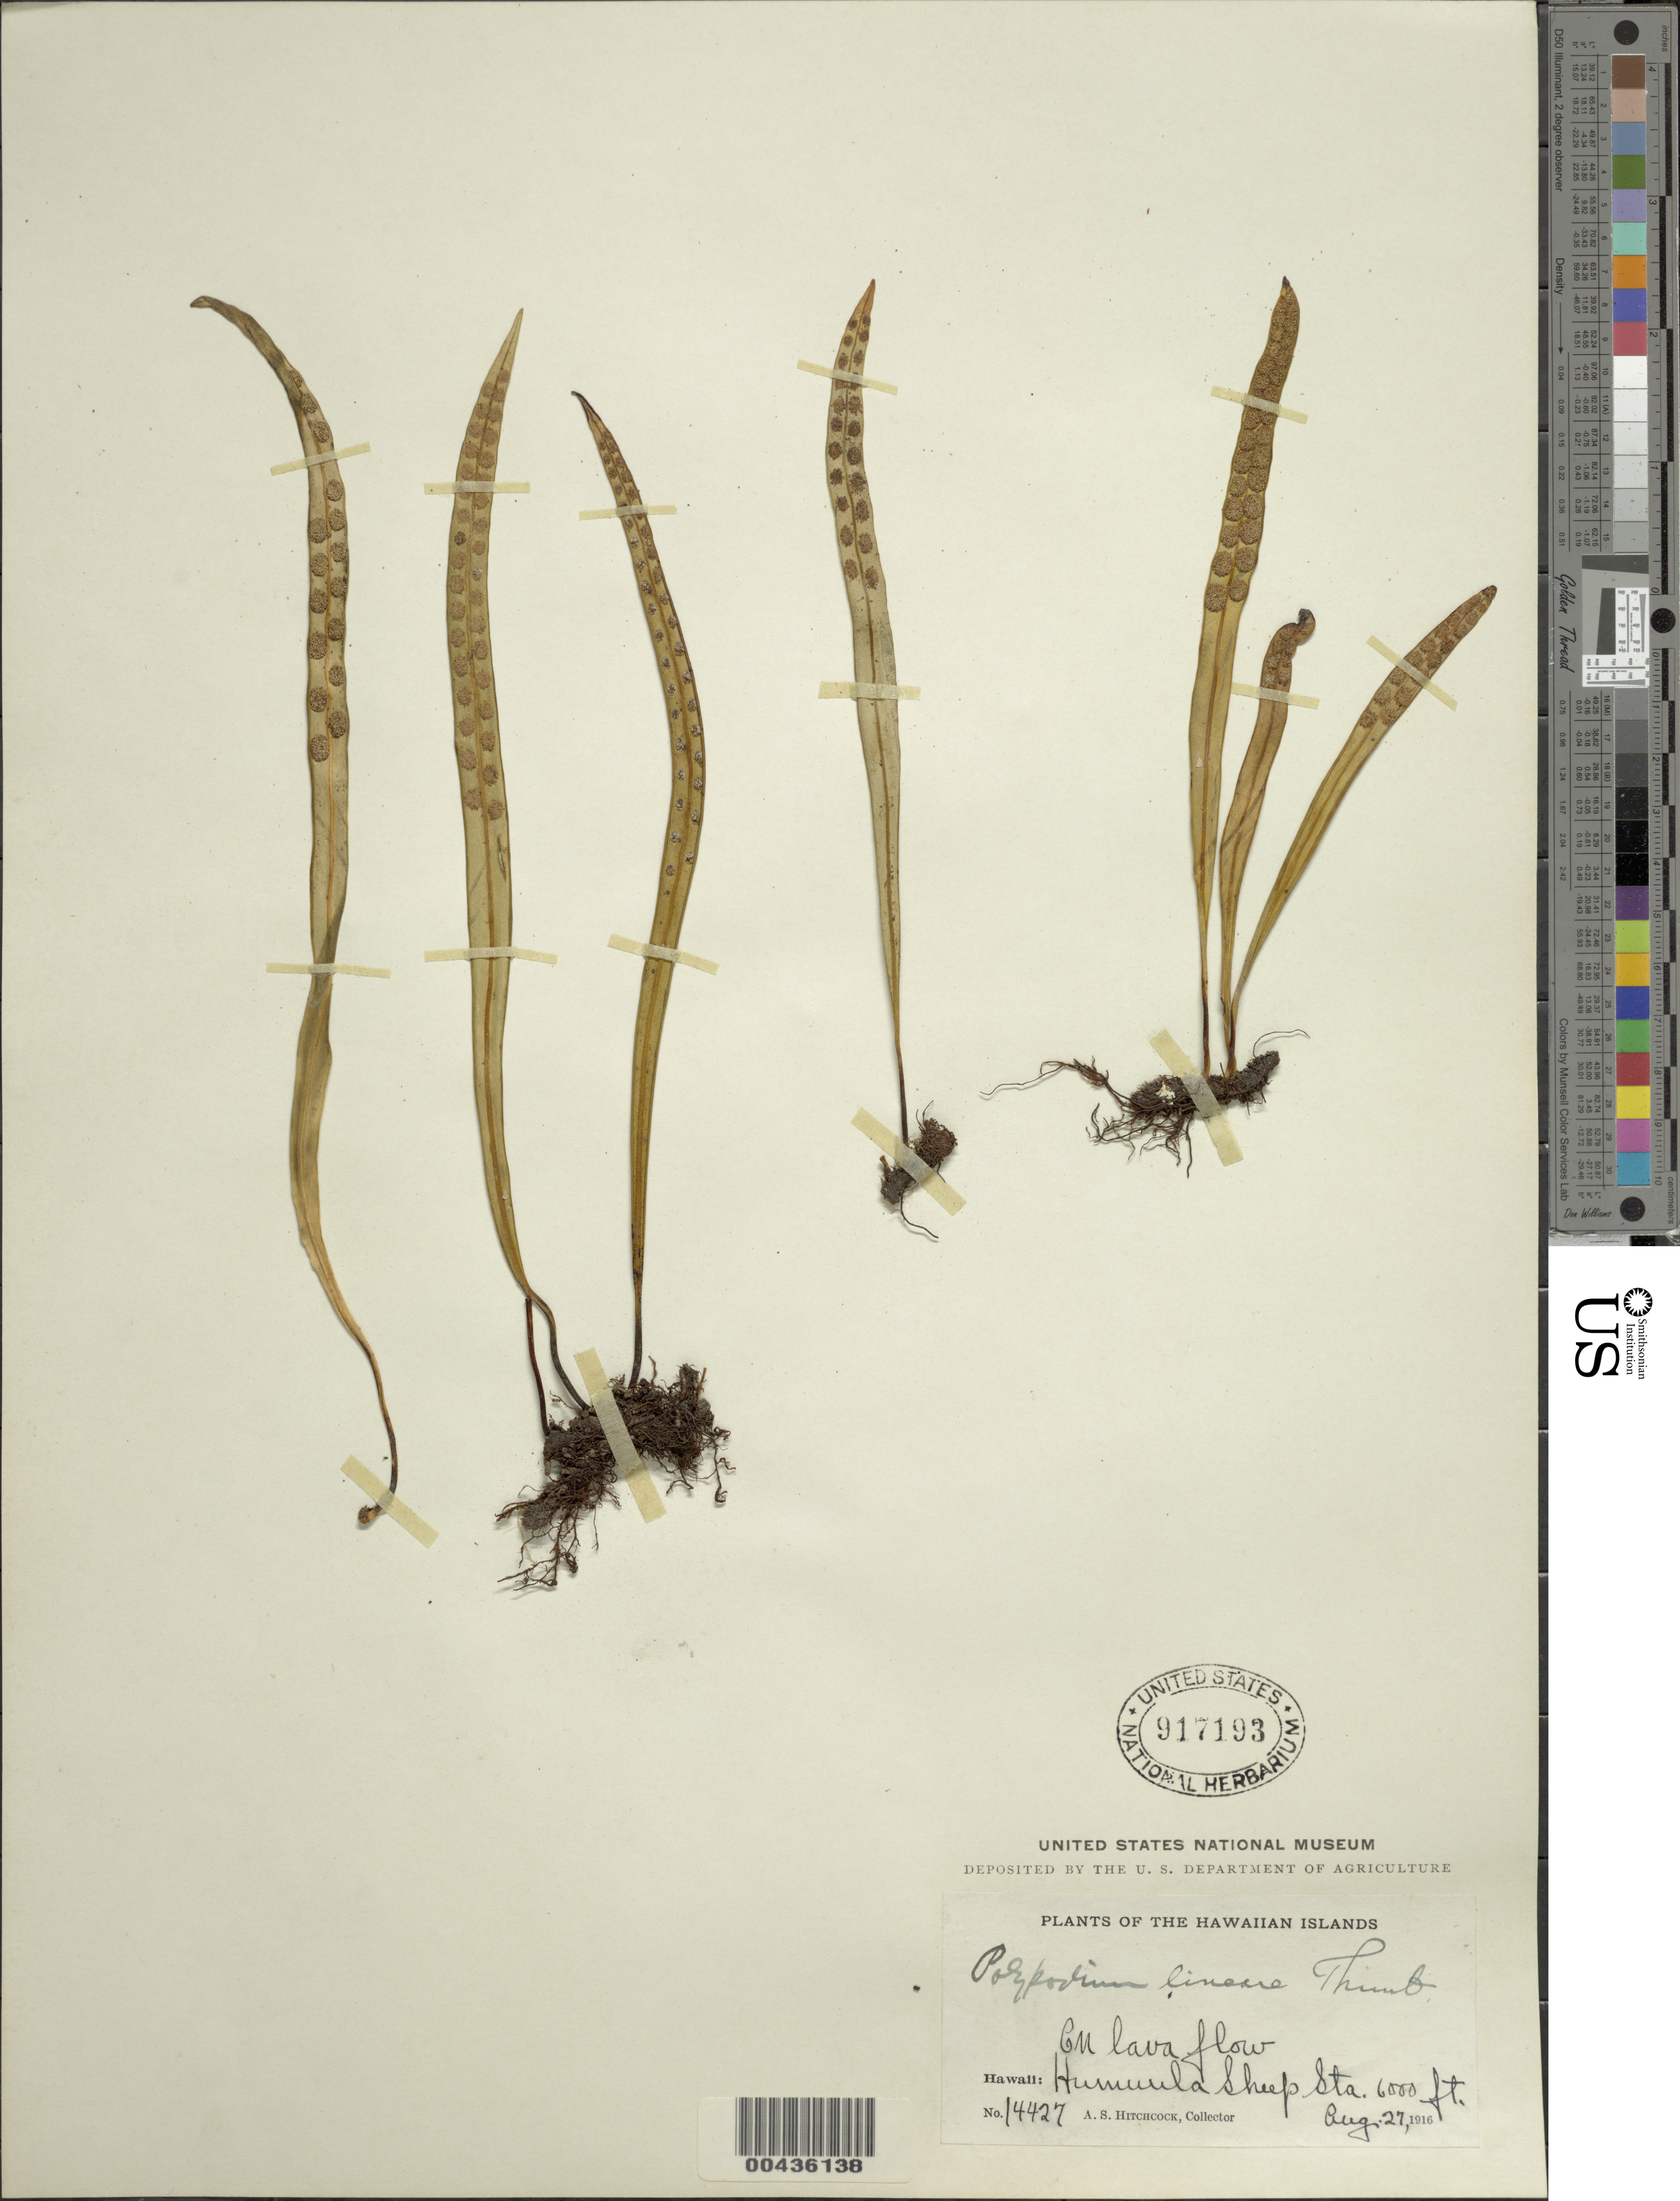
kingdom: Plantae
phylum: Tracheophyta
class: Polypodiopsida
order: Polypodiales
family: Polypodiaceae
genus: Lepisorus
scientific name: Lepisorus thunbergianus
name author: (Kaulf.) Ching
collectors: A. S. Hitchcock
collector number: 14427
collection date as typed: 27 Aug 1916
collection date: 1916-08-27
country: United States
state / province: Hawaii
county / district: Hawaii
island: Hawaii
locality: Humuula Sheep Sta.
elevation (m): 1829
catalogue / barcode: US 917193